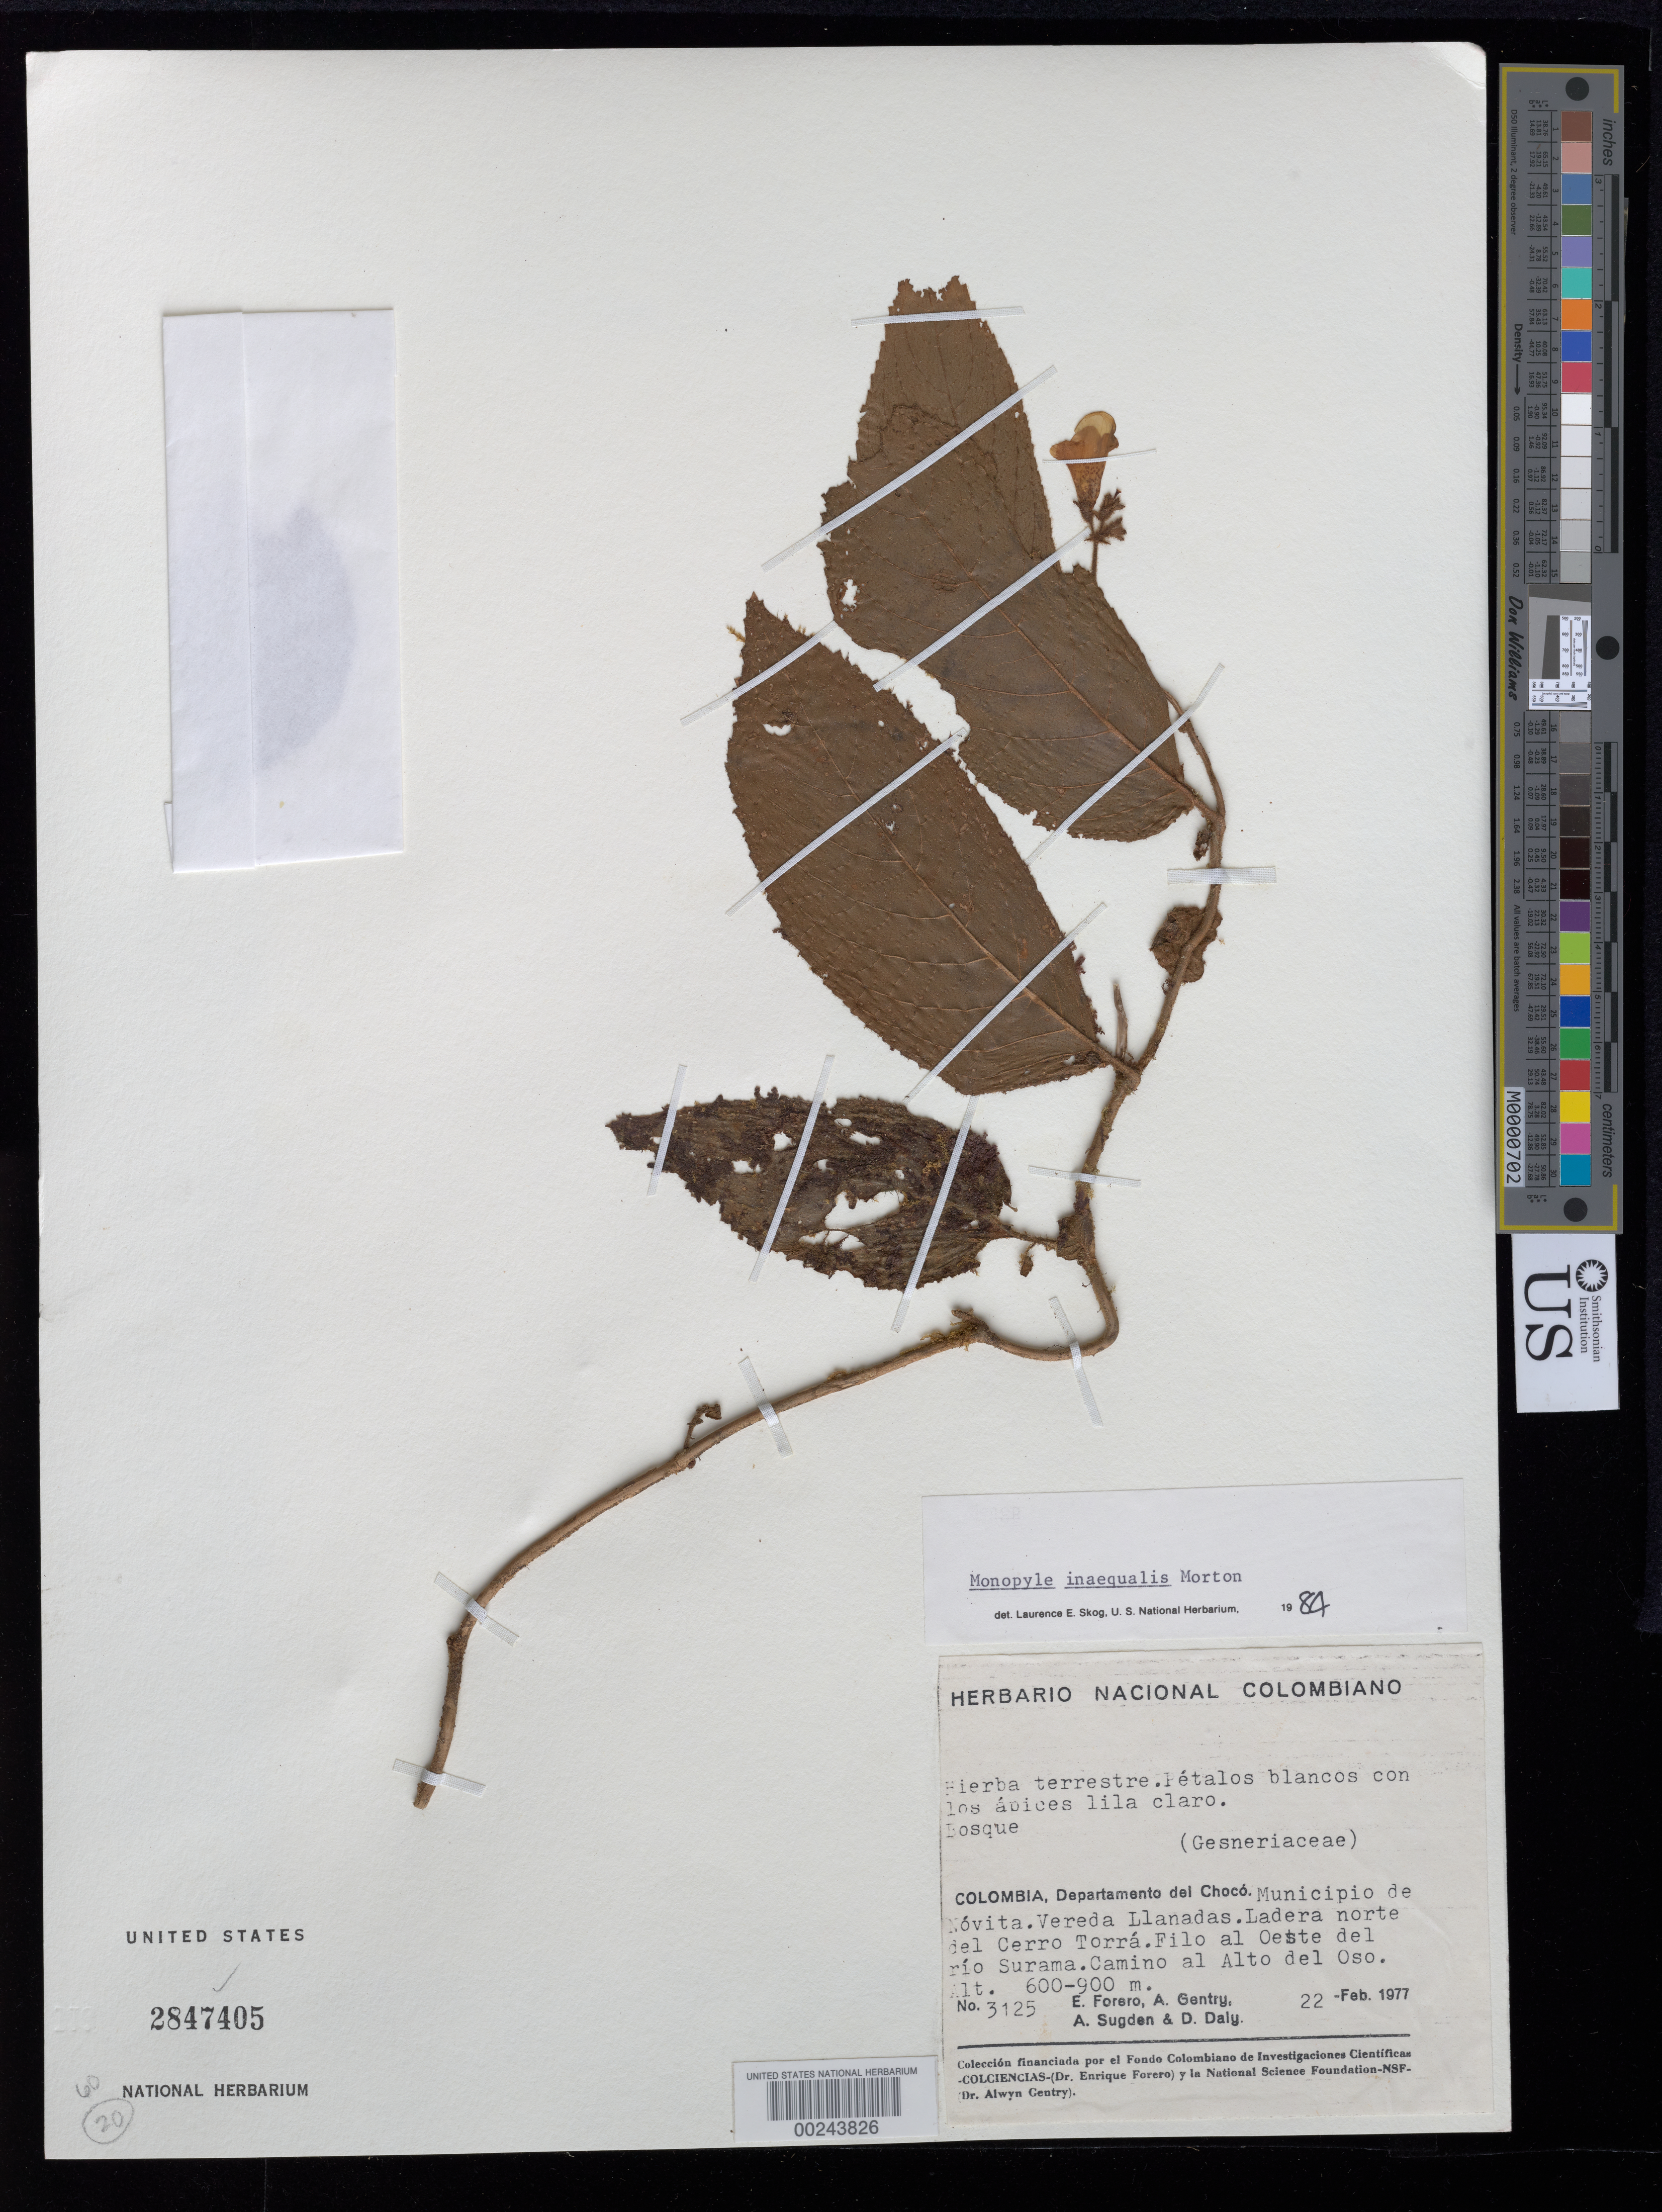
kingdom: Plantae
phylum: Tracheophyta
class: Magnoliopsida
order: Lamiales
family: Gesneriaceae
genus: Monopyle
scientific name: Monopyle inaequalis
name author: C.V. Morton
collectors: E. Forero, A. H. Gentry, A. Sugden & D. C. Daly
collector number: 3125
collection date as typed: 22 Feb 1977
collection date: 1977-02-22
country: Colombia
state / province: Chocó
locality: Mun. of Novita, Llanadas path, north slope of Cerro Torra, filo W of Rio Surama, road to Alto del Oso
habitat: Forest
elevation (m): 600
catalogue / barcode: US 2847405